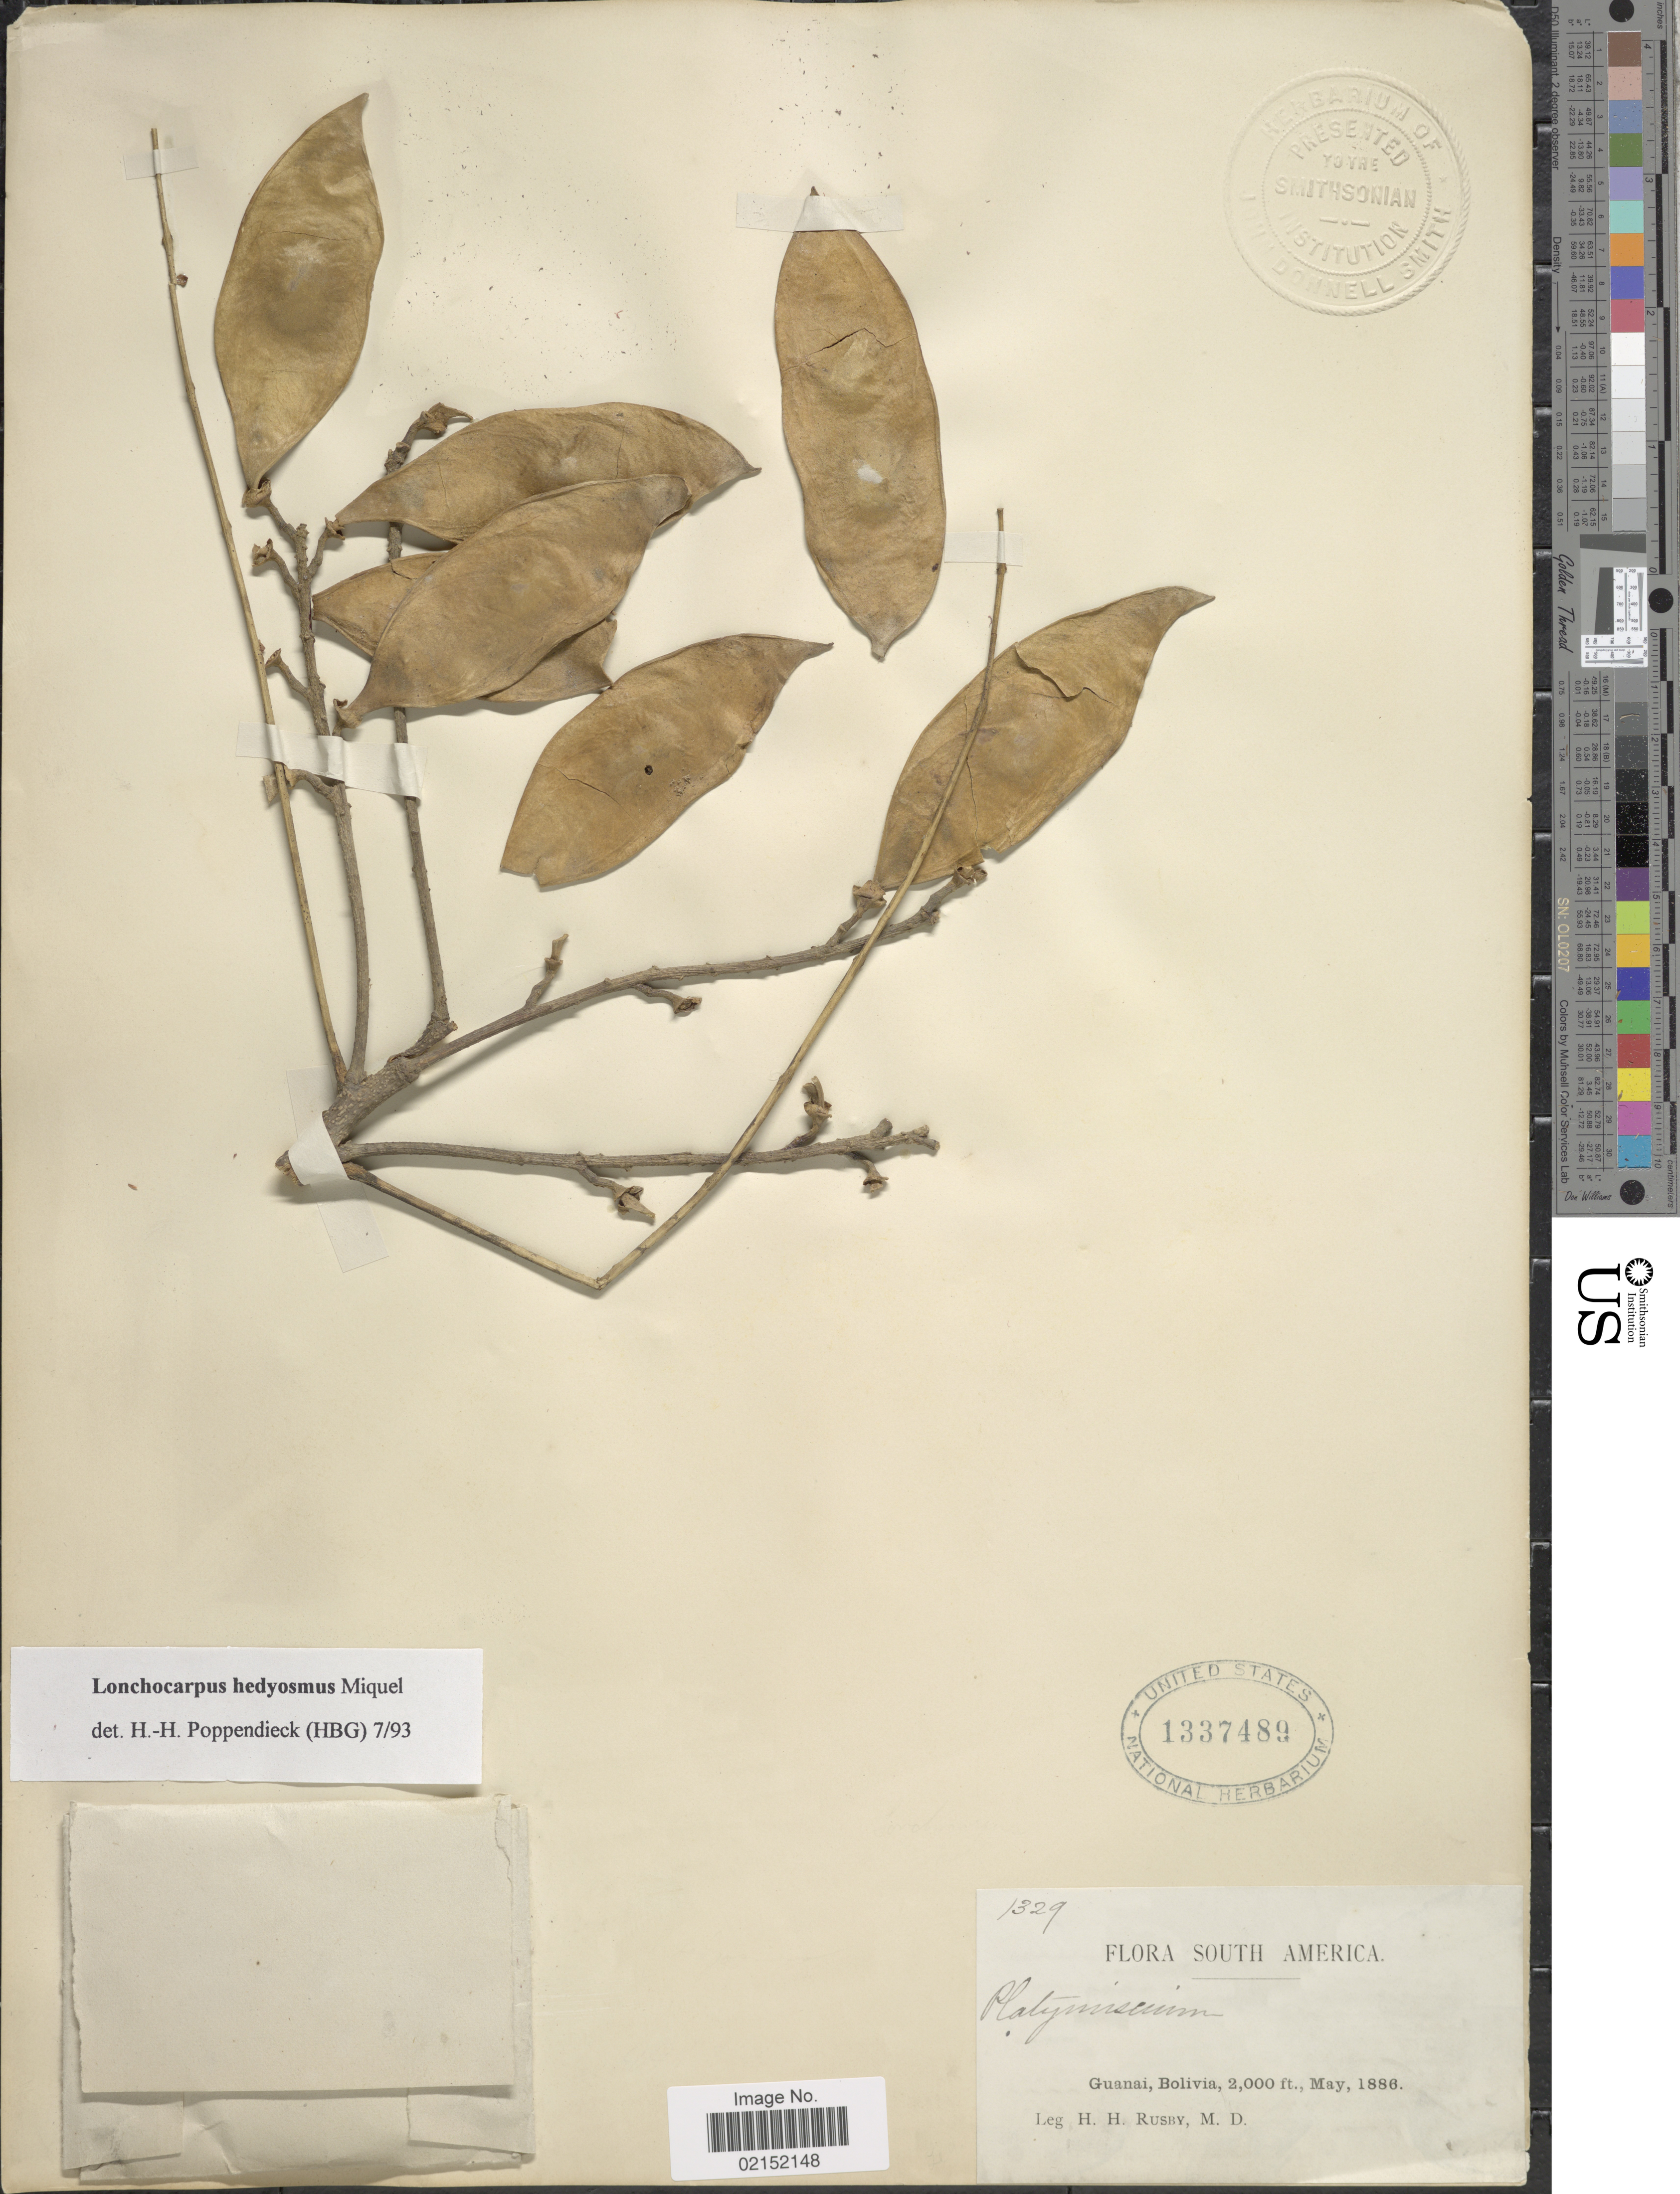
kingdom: Plantae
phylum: Tracheophyta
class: Magnoliopsida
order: Fabales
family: Fabaceae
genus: Lonchocarpus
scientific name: Lonchocarpus hedyosmus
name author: Miq.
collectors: H. H. Rusby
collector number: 1329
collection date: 1886-05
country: Bolivia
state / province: La Páz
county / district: Larecaja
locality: Guanay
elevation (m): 610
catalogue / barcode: US 1337489